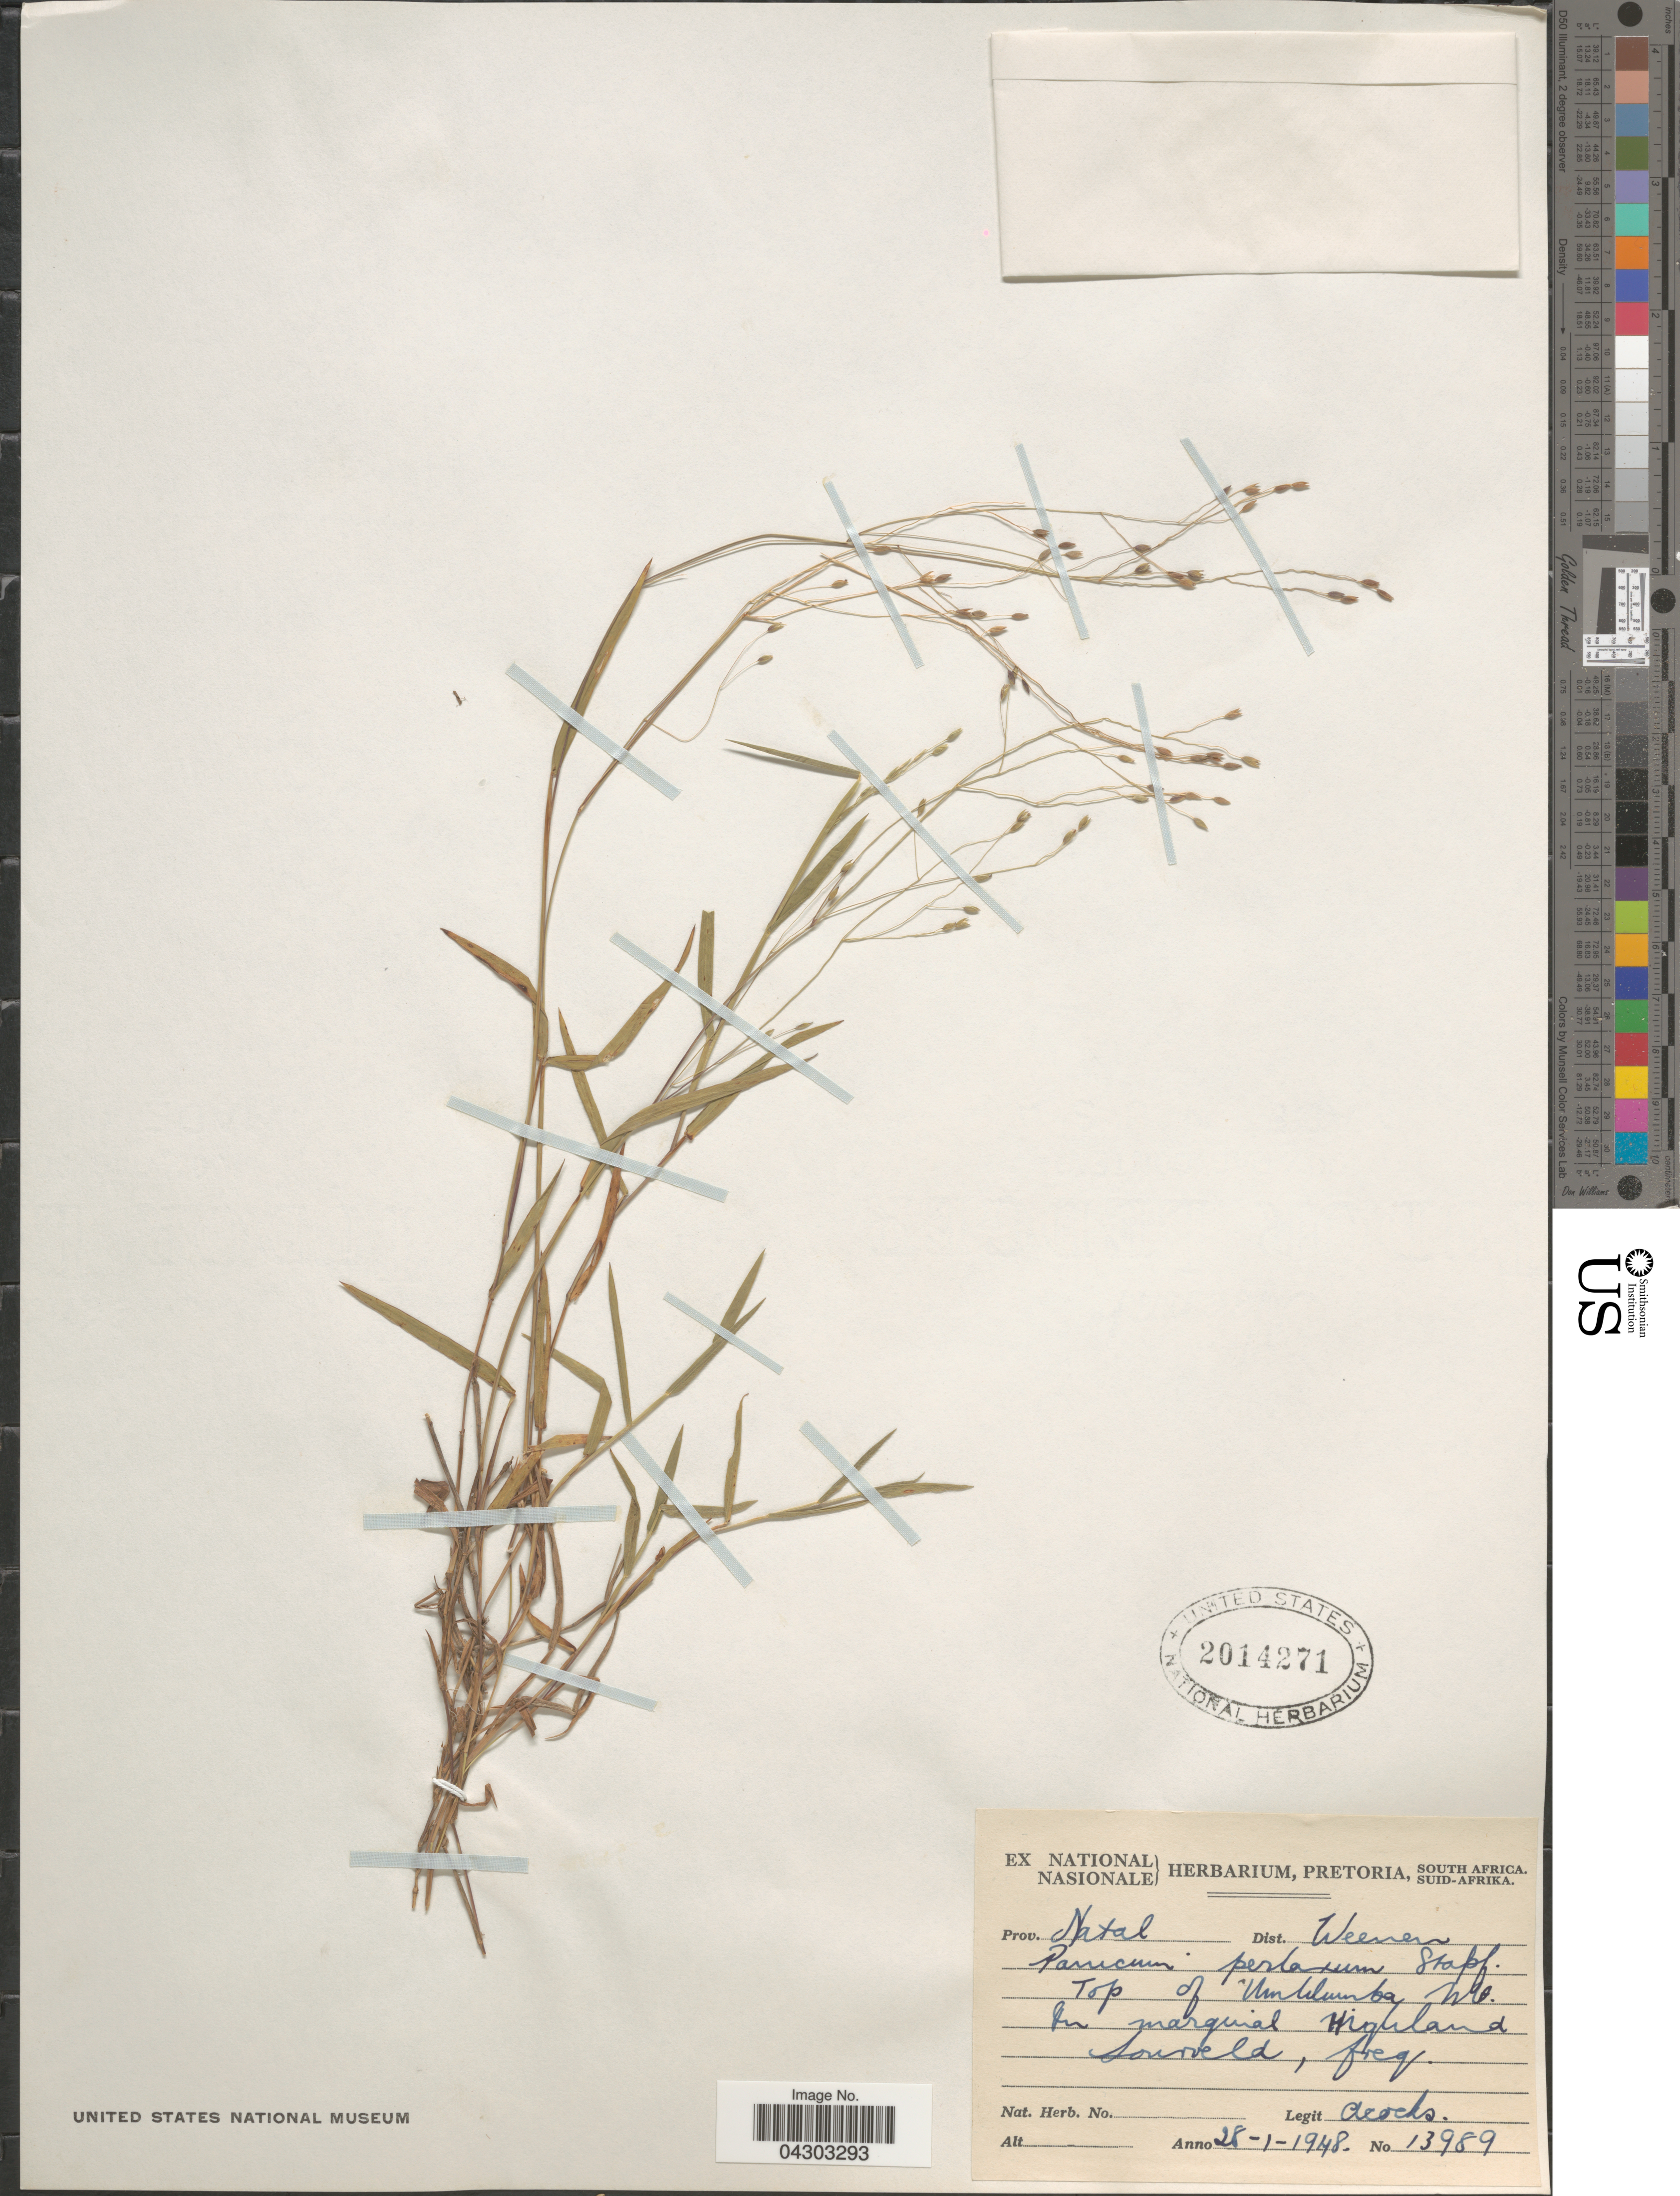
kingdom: Plantae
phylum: Tracheophyta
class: Liliopsida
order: Poales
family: Poaceae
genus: Panicum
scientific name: Panicum aequinerve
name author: Nees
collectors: Acocks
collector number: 13989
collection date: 1948-01-28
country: South Africa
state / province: KwaZulu-Natal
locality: Prov. Natal. Dist. Weenen. Top of Umblumba Mt. In marginal Highland Lourveld.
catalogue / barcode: US 2014271